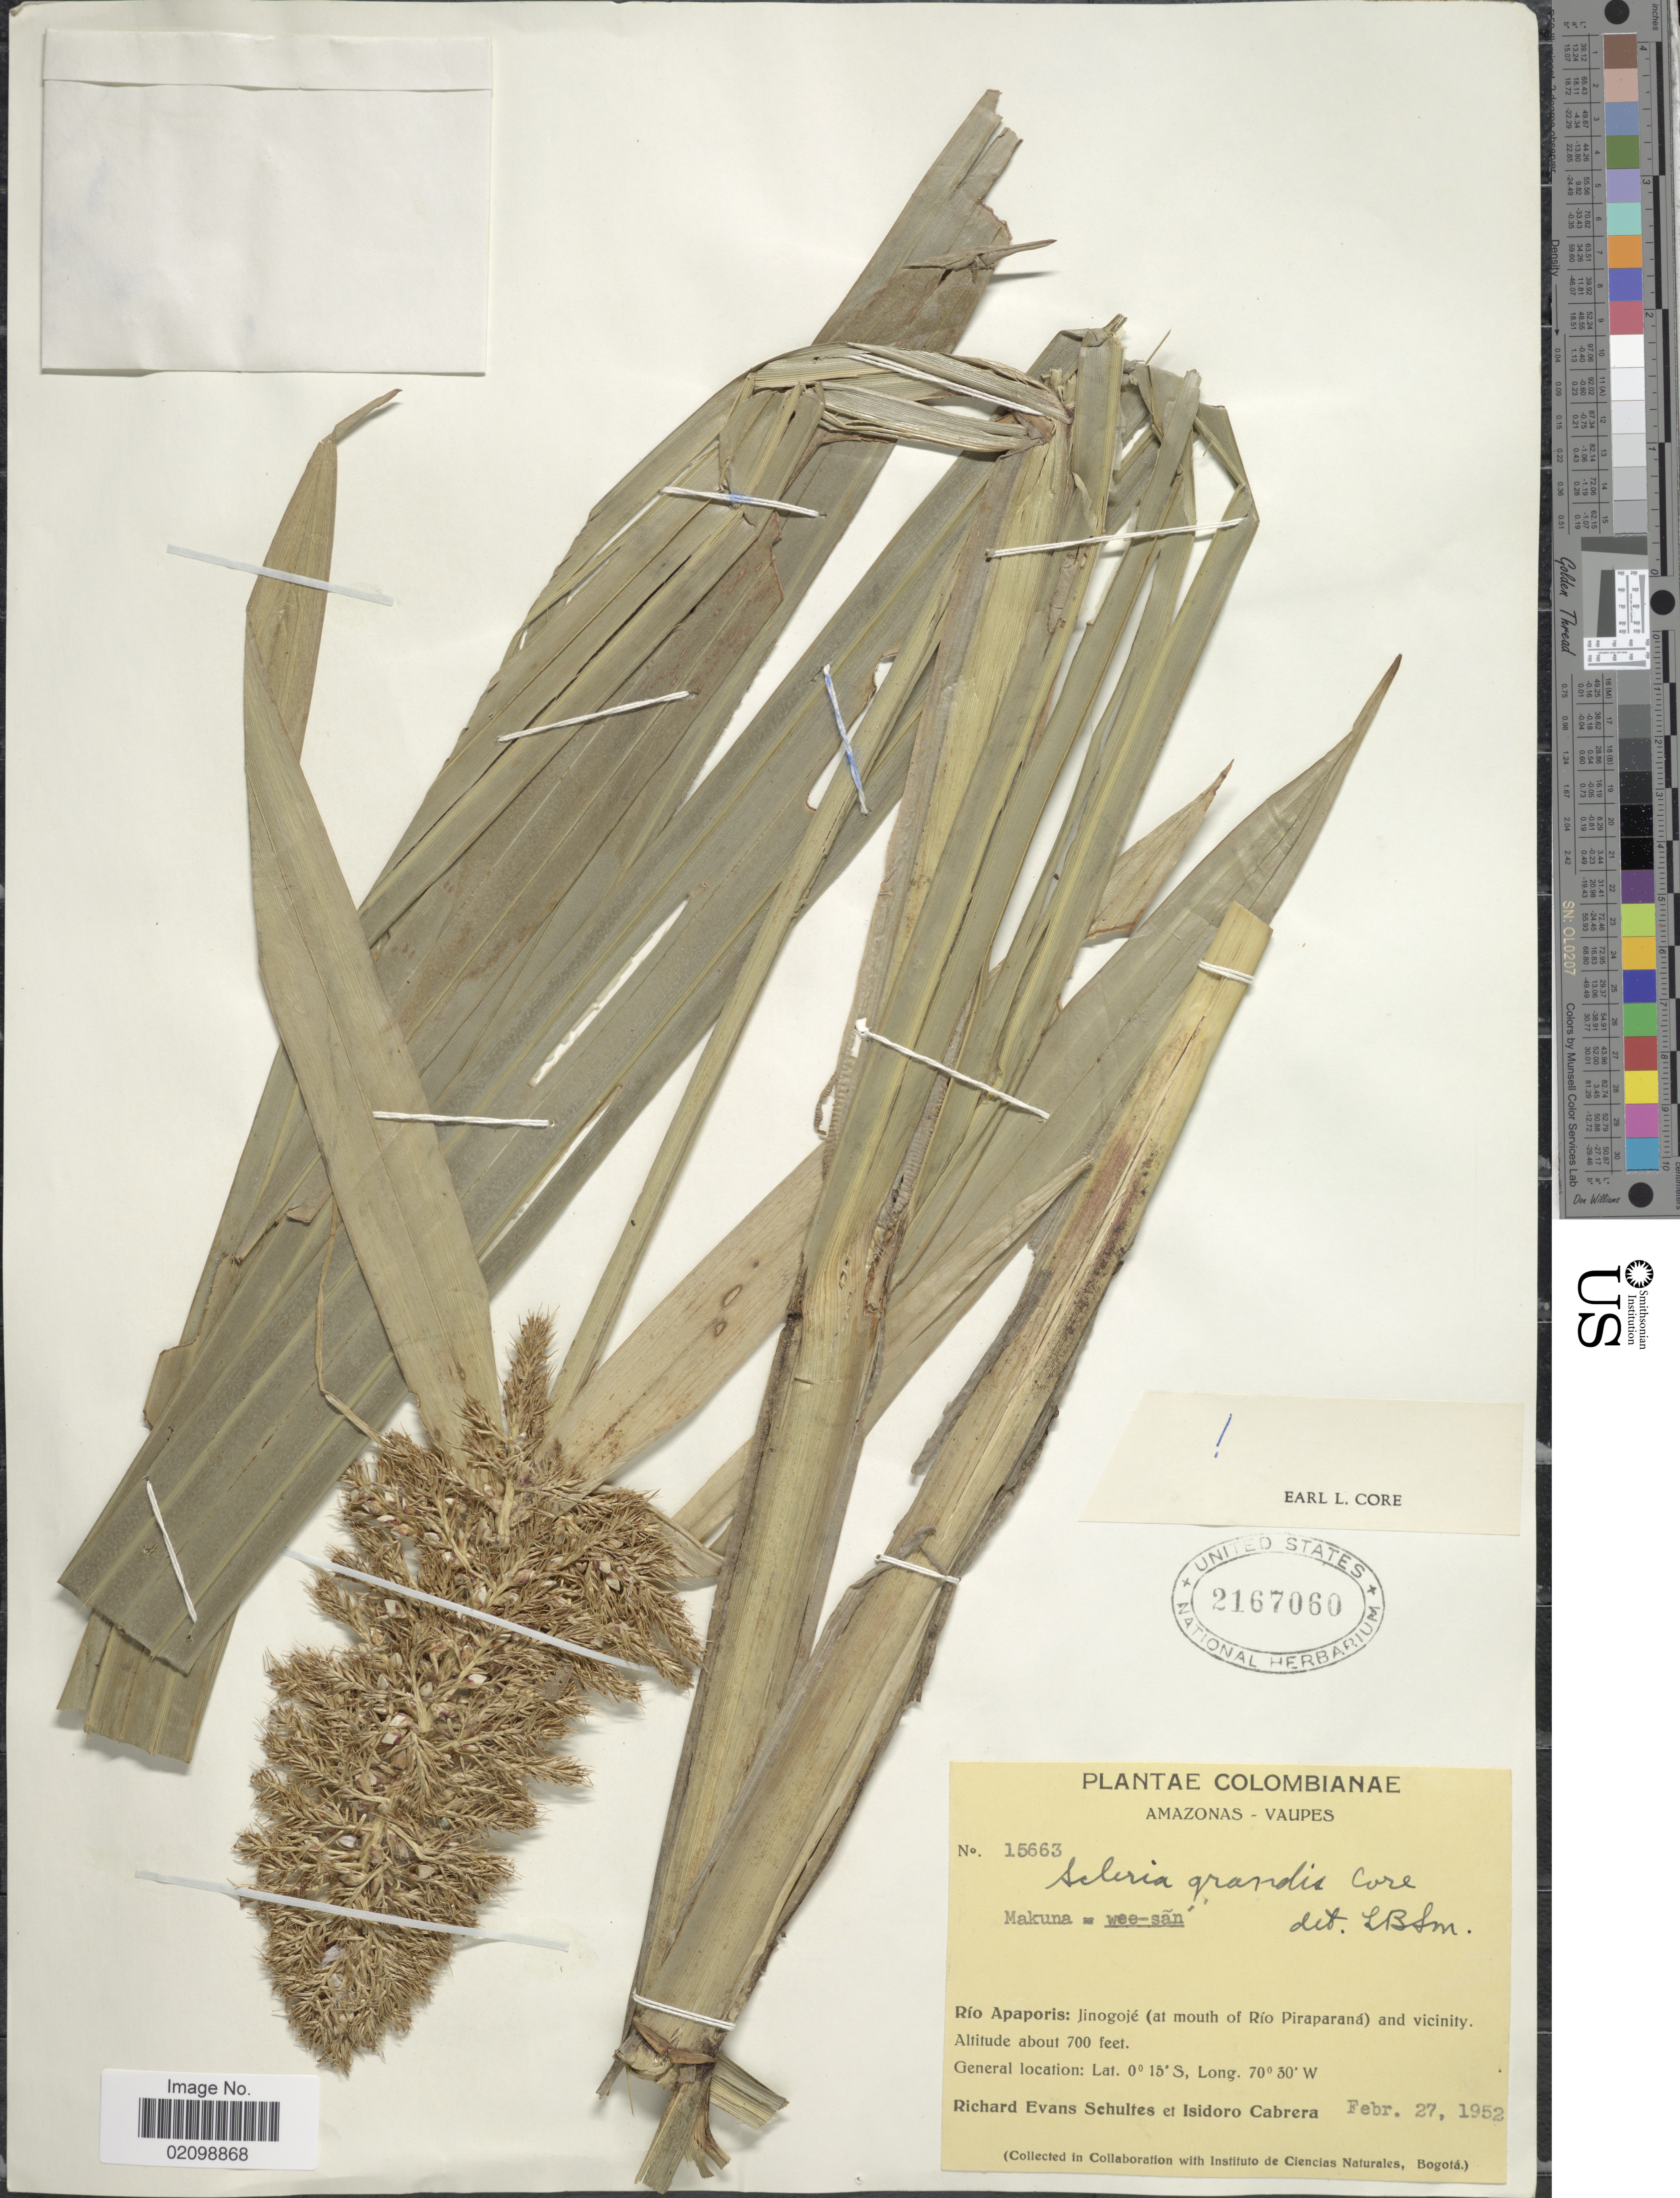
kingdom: Plantae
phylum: Tracheophyta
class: Liliopsida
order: Poales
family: Cyperaceae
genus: Scleria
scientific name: Scleria robusta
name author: Camelb. & Goetgh.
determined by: Strong, Mark T., (BOT), Smithsonian Institution - National Museum of Natural History (UNITED STATES)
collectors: R. E. Schultes & I. Cabrera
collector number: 15663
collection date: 1952-02-27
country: Colombia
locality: Amazonas - Vaupes, Rio Apaporis: Jinogoje (at mouth of Rio Piraparana) and vicinity.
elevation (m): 213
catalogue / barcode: US 2167060